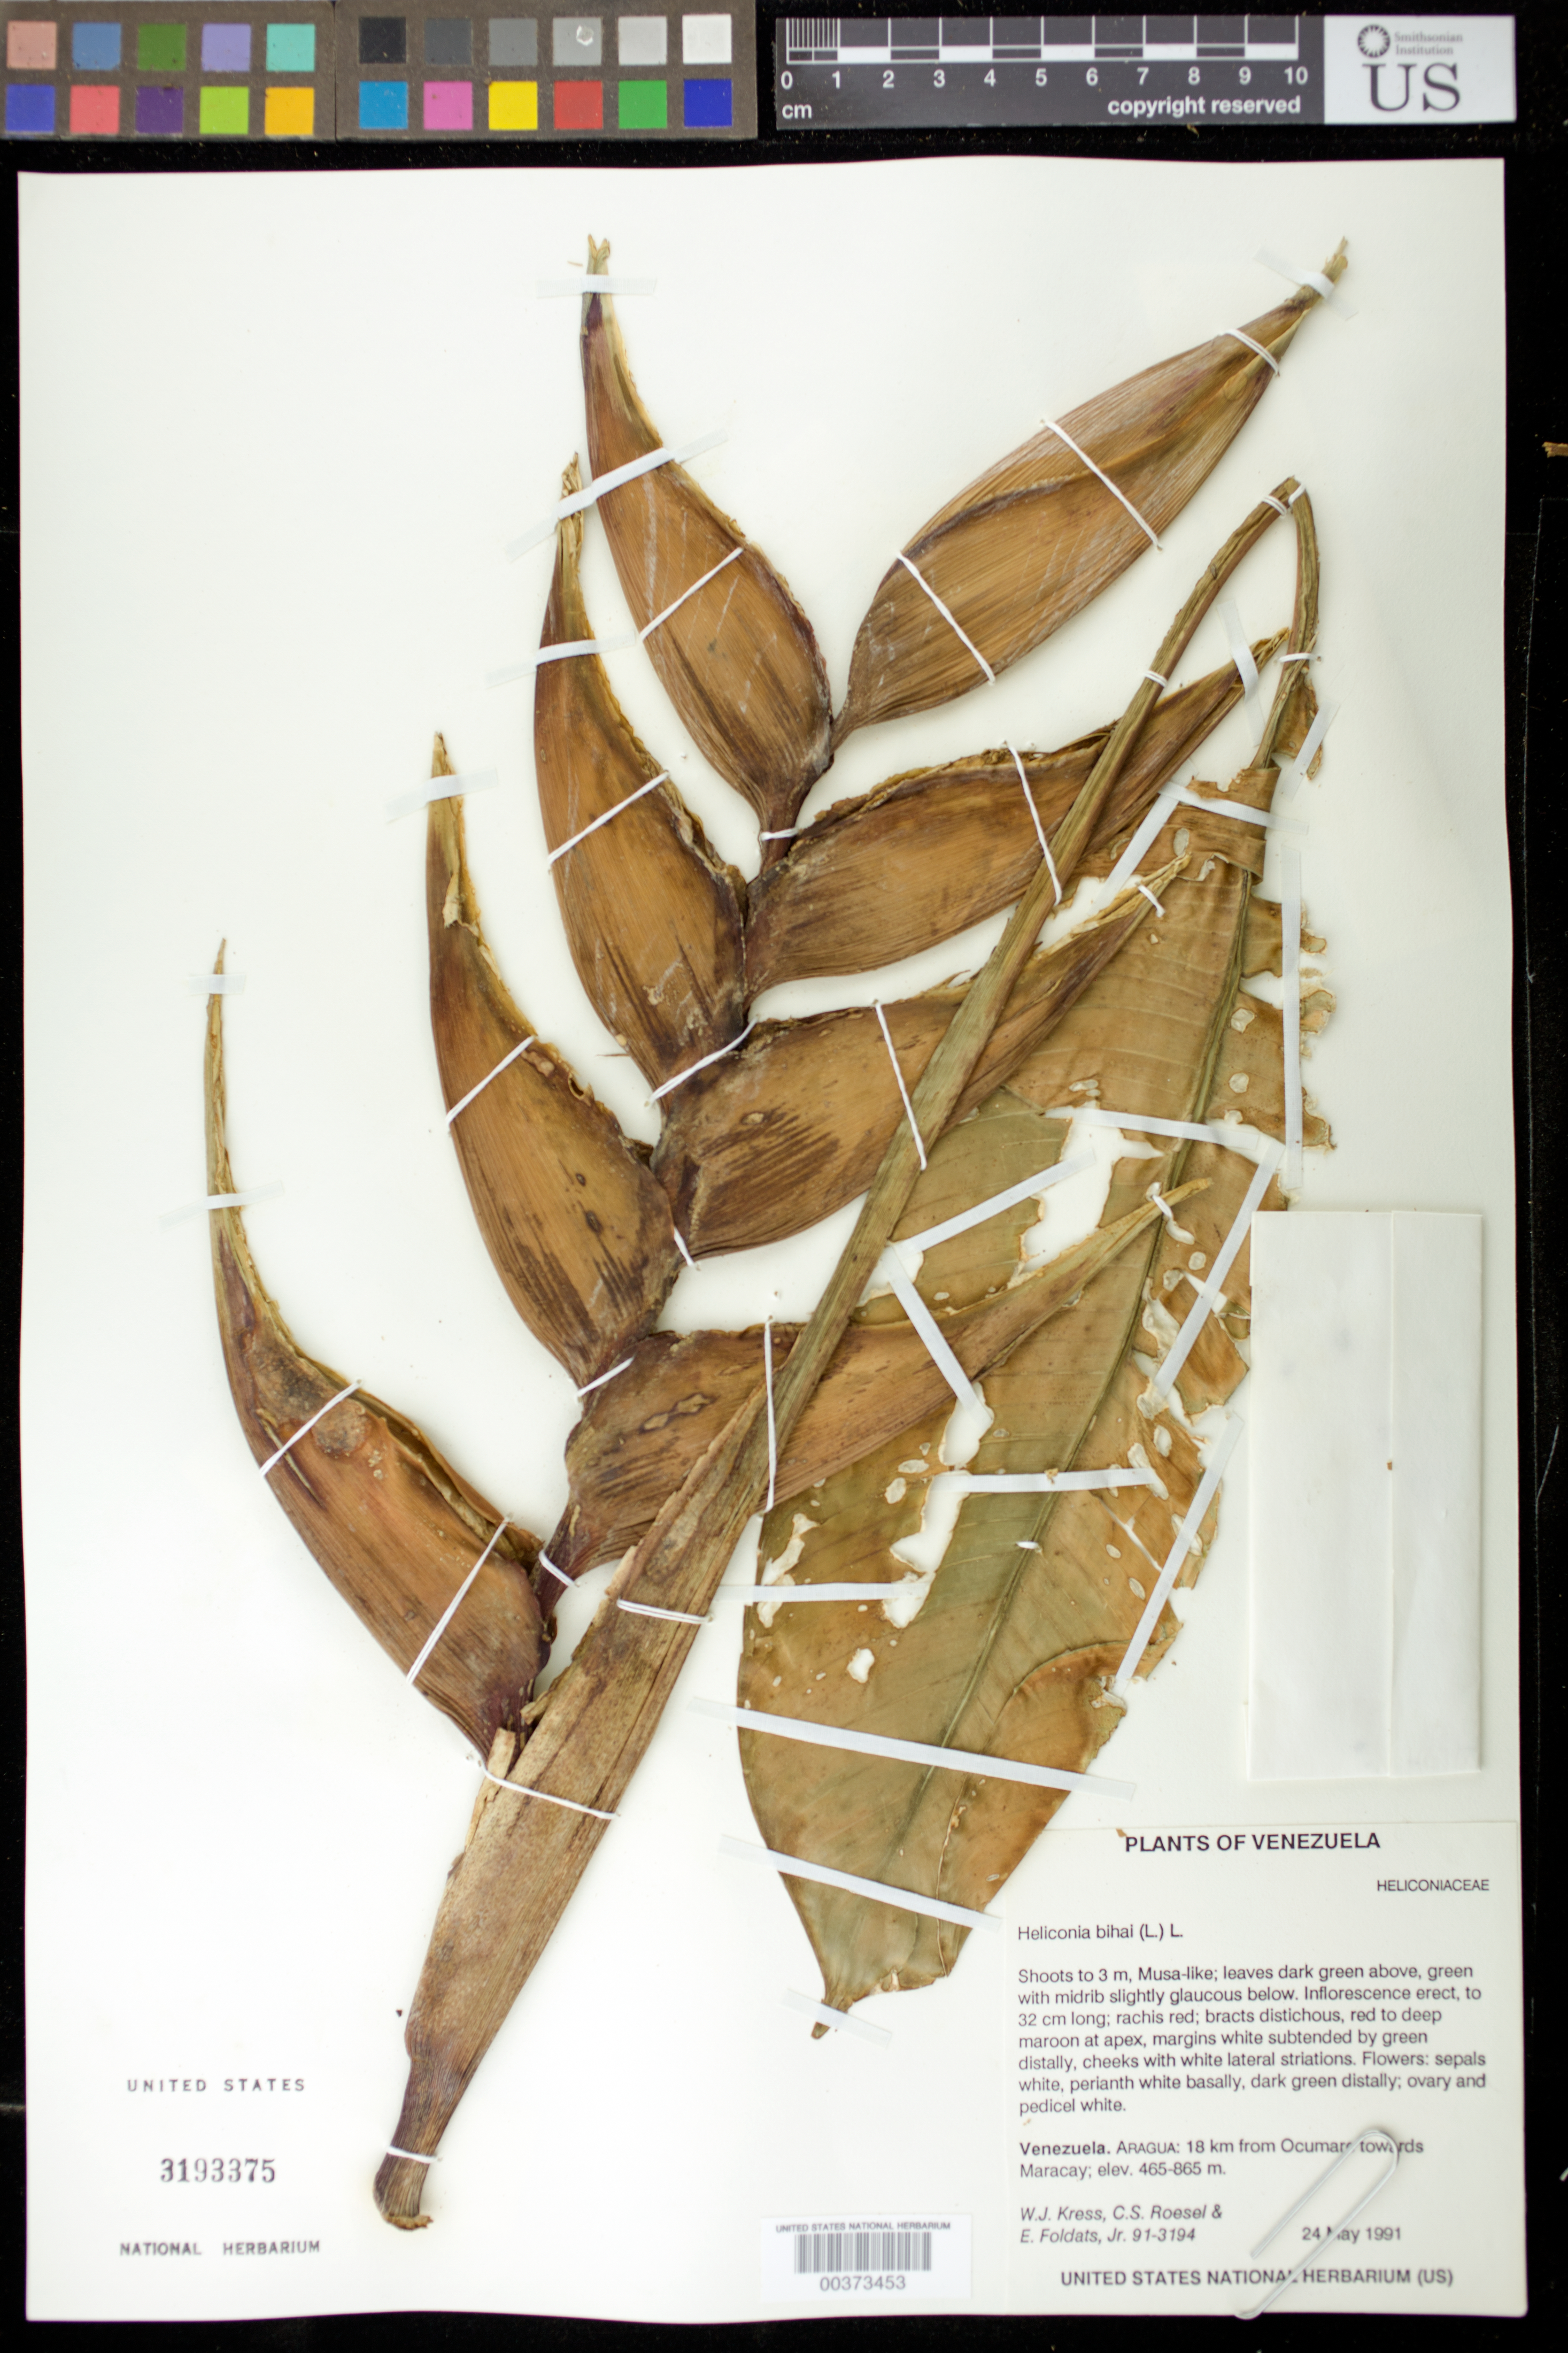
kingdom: Plantae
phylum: Tracheophyta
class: Liliopsida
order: Zingiberales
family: Heliconiaceae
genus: Heliconia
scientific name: Heliconia bihai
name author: (L.) L.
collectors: W. J. Kress, C. S. Roesel & E. Foldats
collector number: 91-3194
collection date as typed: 24 May 1991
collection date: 1991-05-24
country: Venezuela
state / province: Aragua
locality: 18 km from ocumare towards maracay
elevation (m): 465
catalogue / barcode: US 3193375